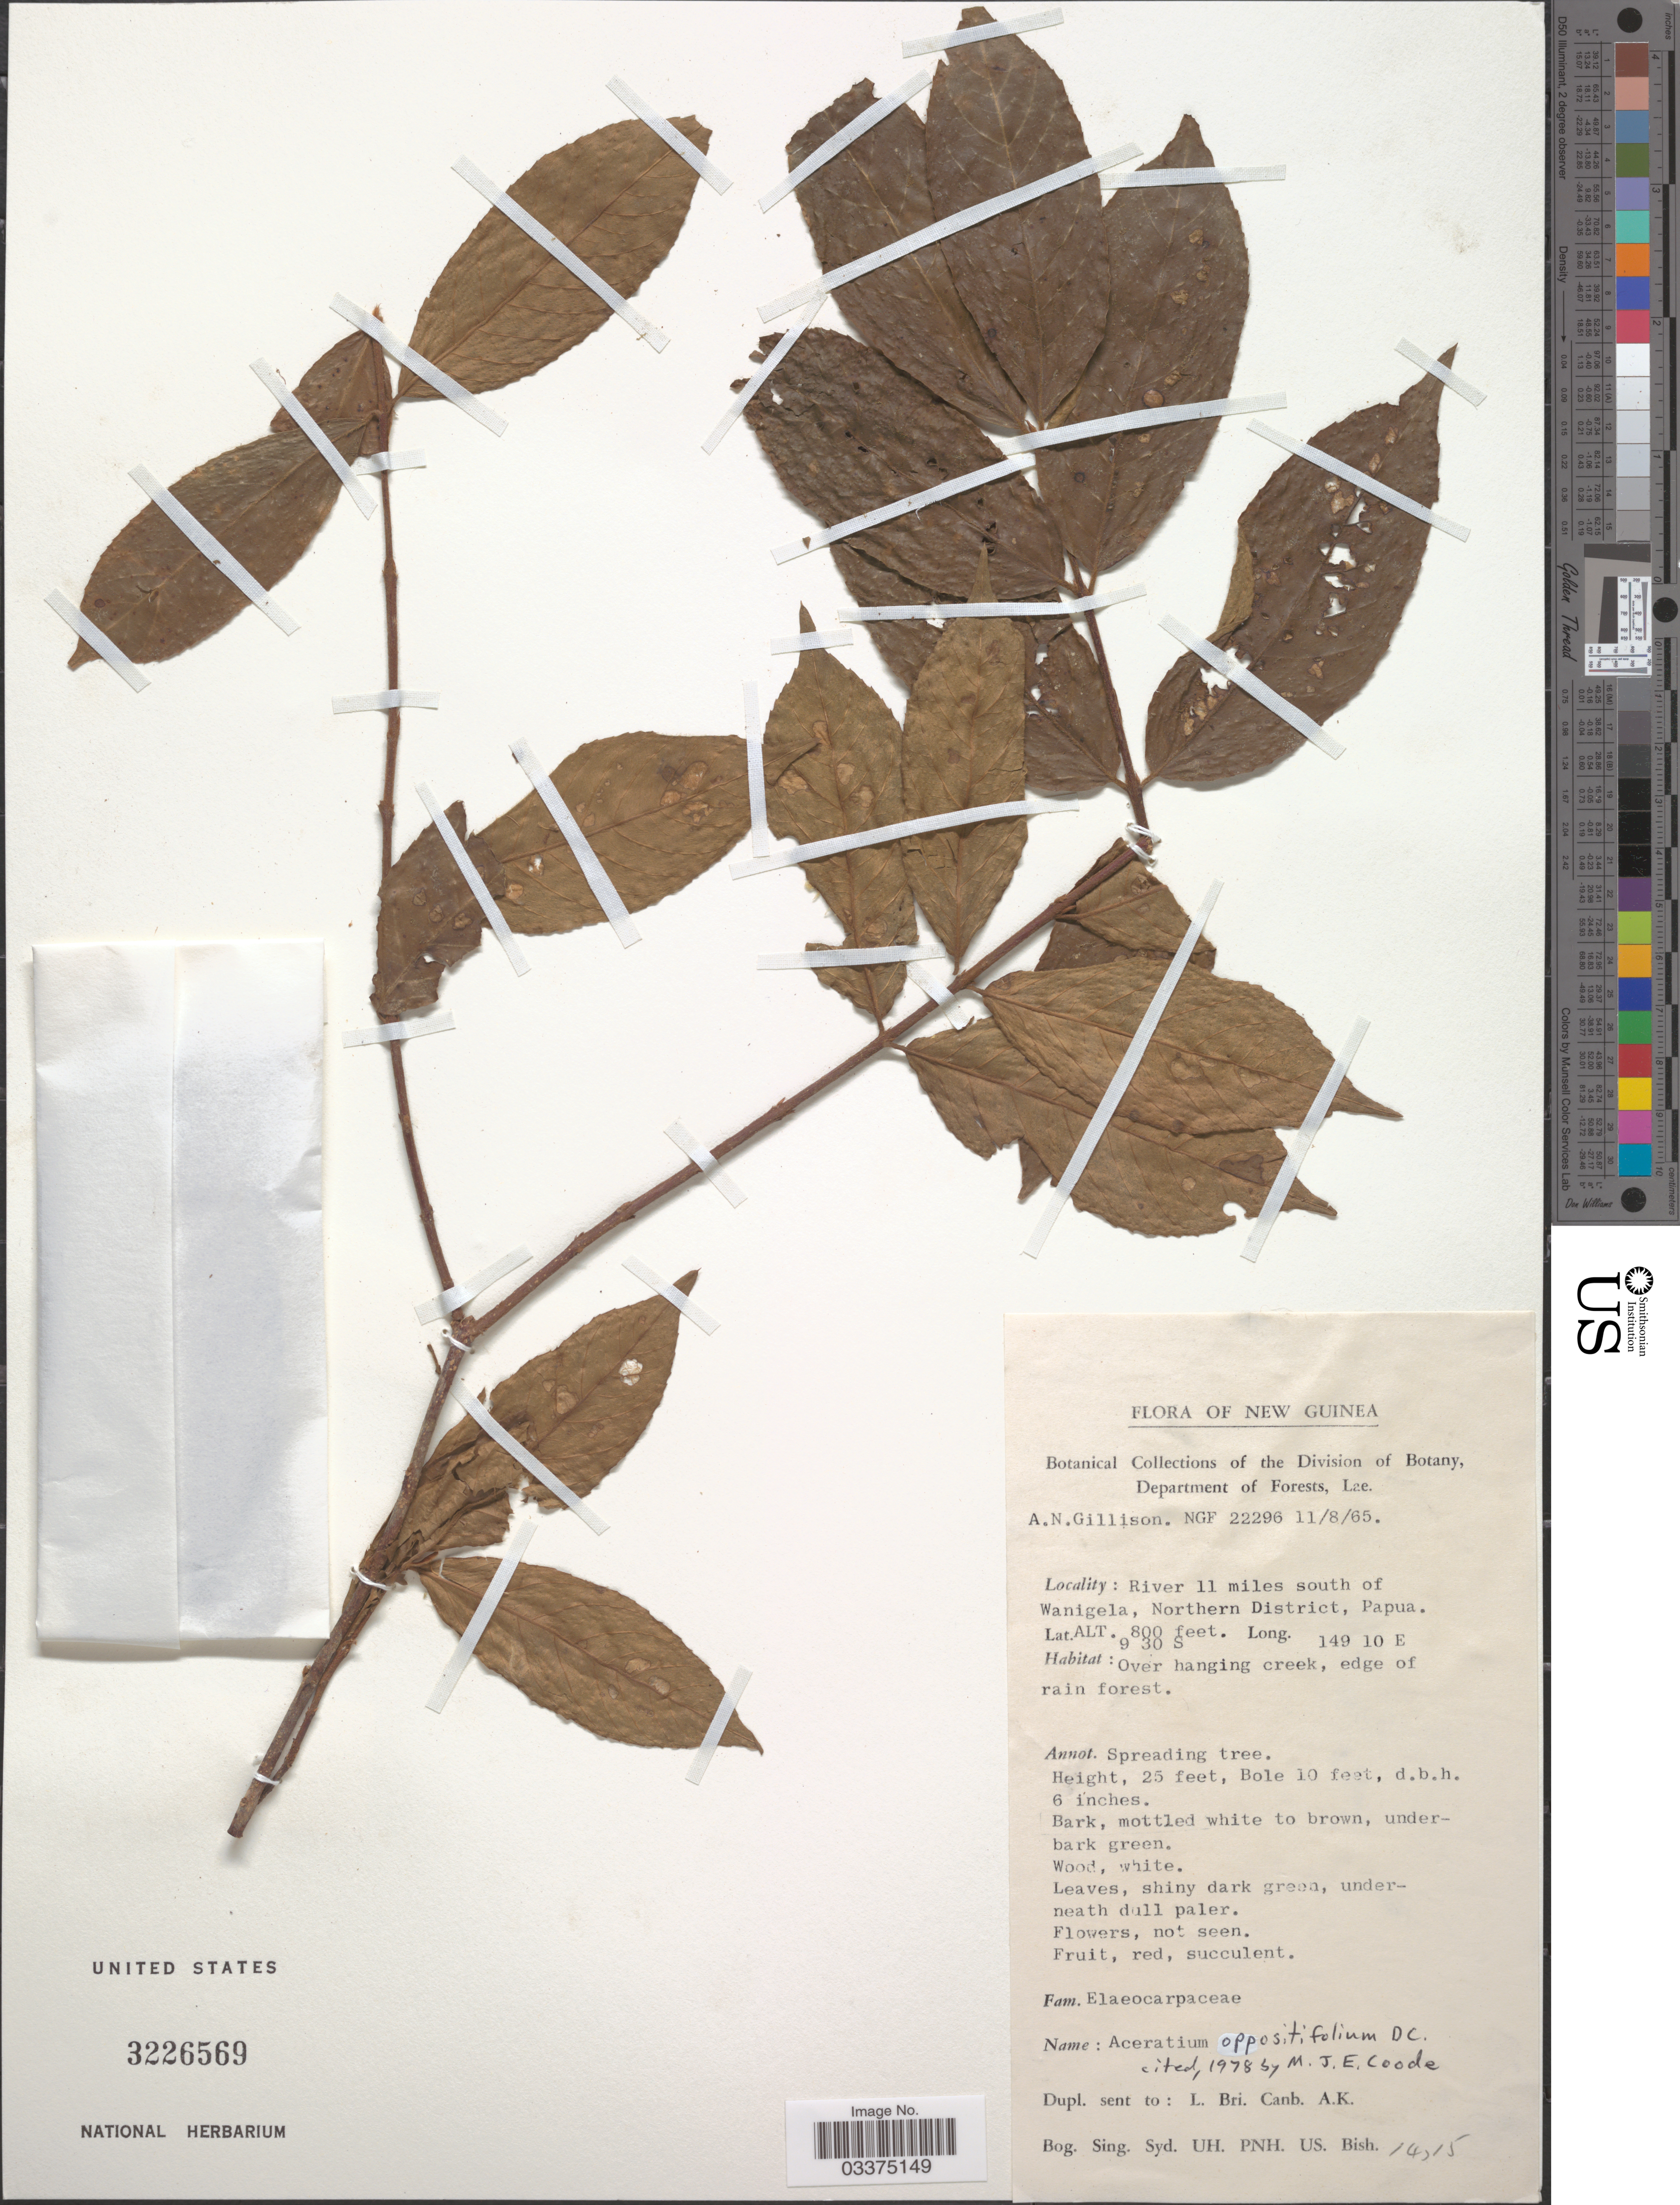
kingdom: Plantae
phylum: Tracheophyta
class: Magnoliopsida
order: Oxalidales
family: Elaeocarpaceae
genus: Aceratium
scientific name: Aceratium oppositifolium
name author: DC.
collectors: A. Gillison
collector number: NGF 22296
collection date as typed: Transcribed d/m/y: 11/8/65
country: Papua New Guinea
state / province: Northern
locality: New Guinea. River 11 miles south of Wanigela, Northern District, Papua.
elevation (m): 244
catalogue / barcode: US 3226569